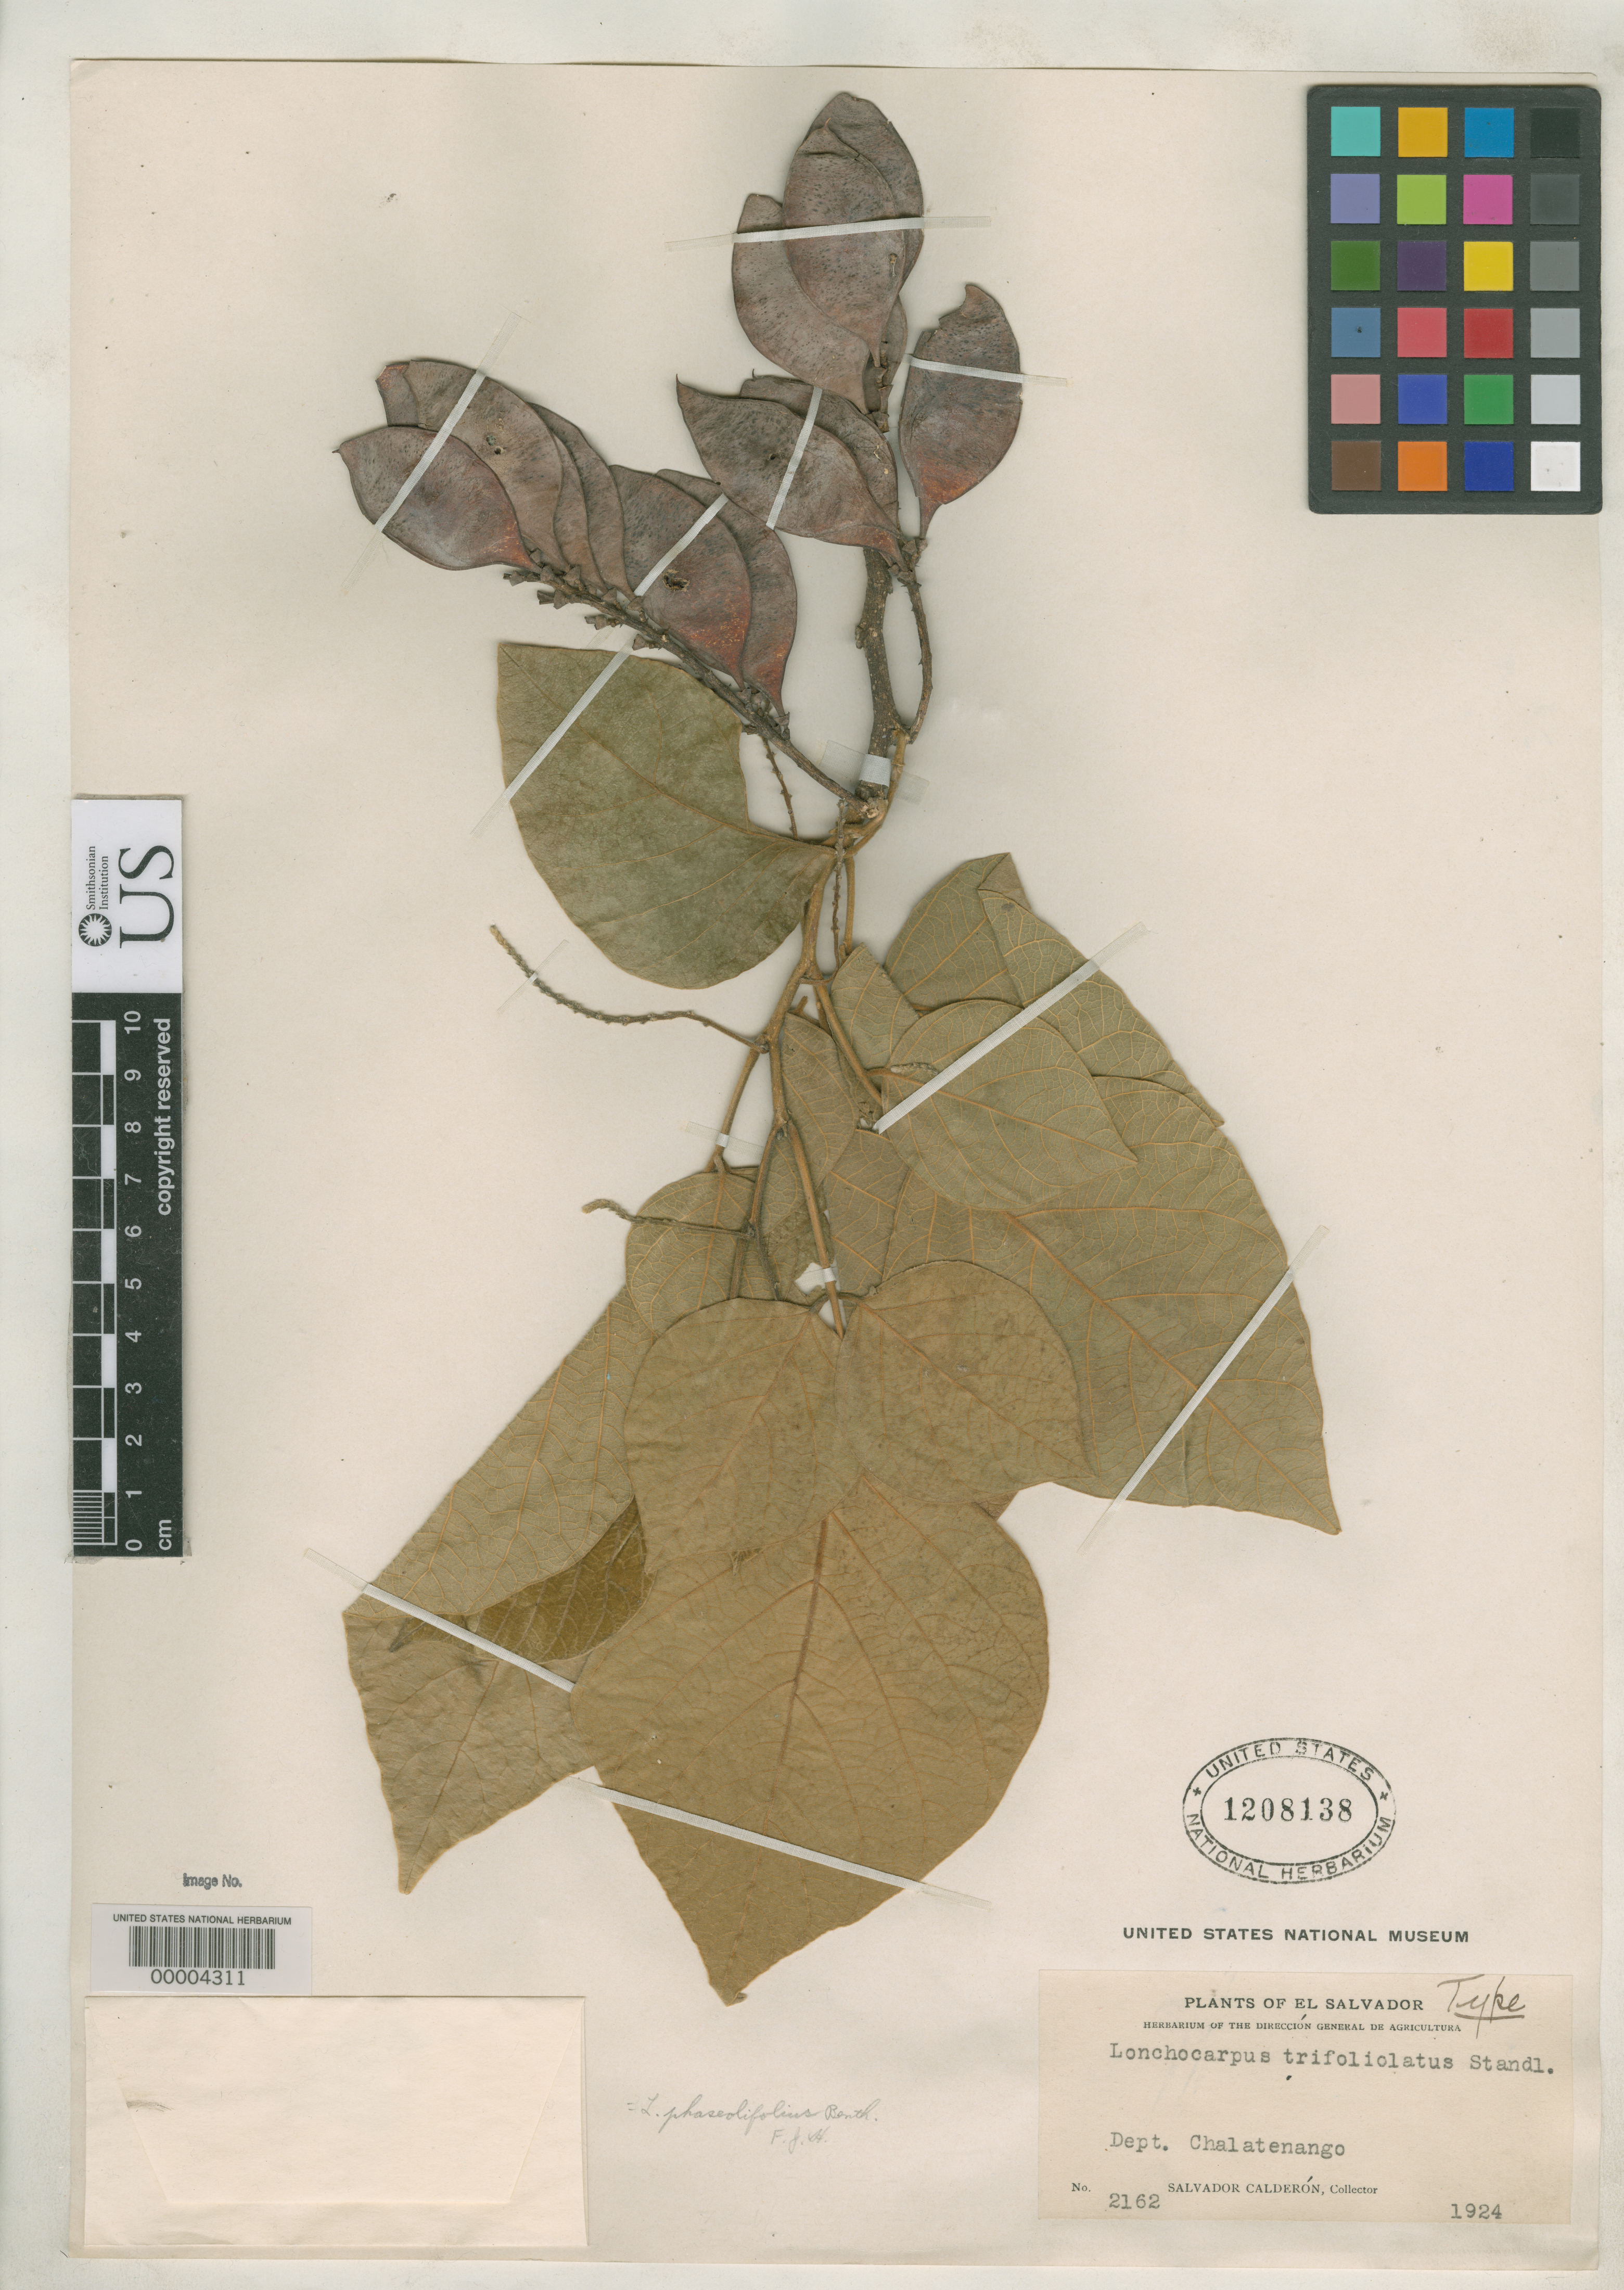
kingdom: Plantae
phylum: Tracheophyta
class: Magnoliopsida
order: Fabales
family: Fabaceae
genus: Lonchocarpus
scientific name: Lonchocarpus trifoliolatus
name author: Standl.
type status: Holotype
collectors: S. Calderón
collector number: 2162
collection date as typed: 1924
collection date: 1924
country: El Salvador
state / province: Chalatenango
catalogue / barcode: US 1208138